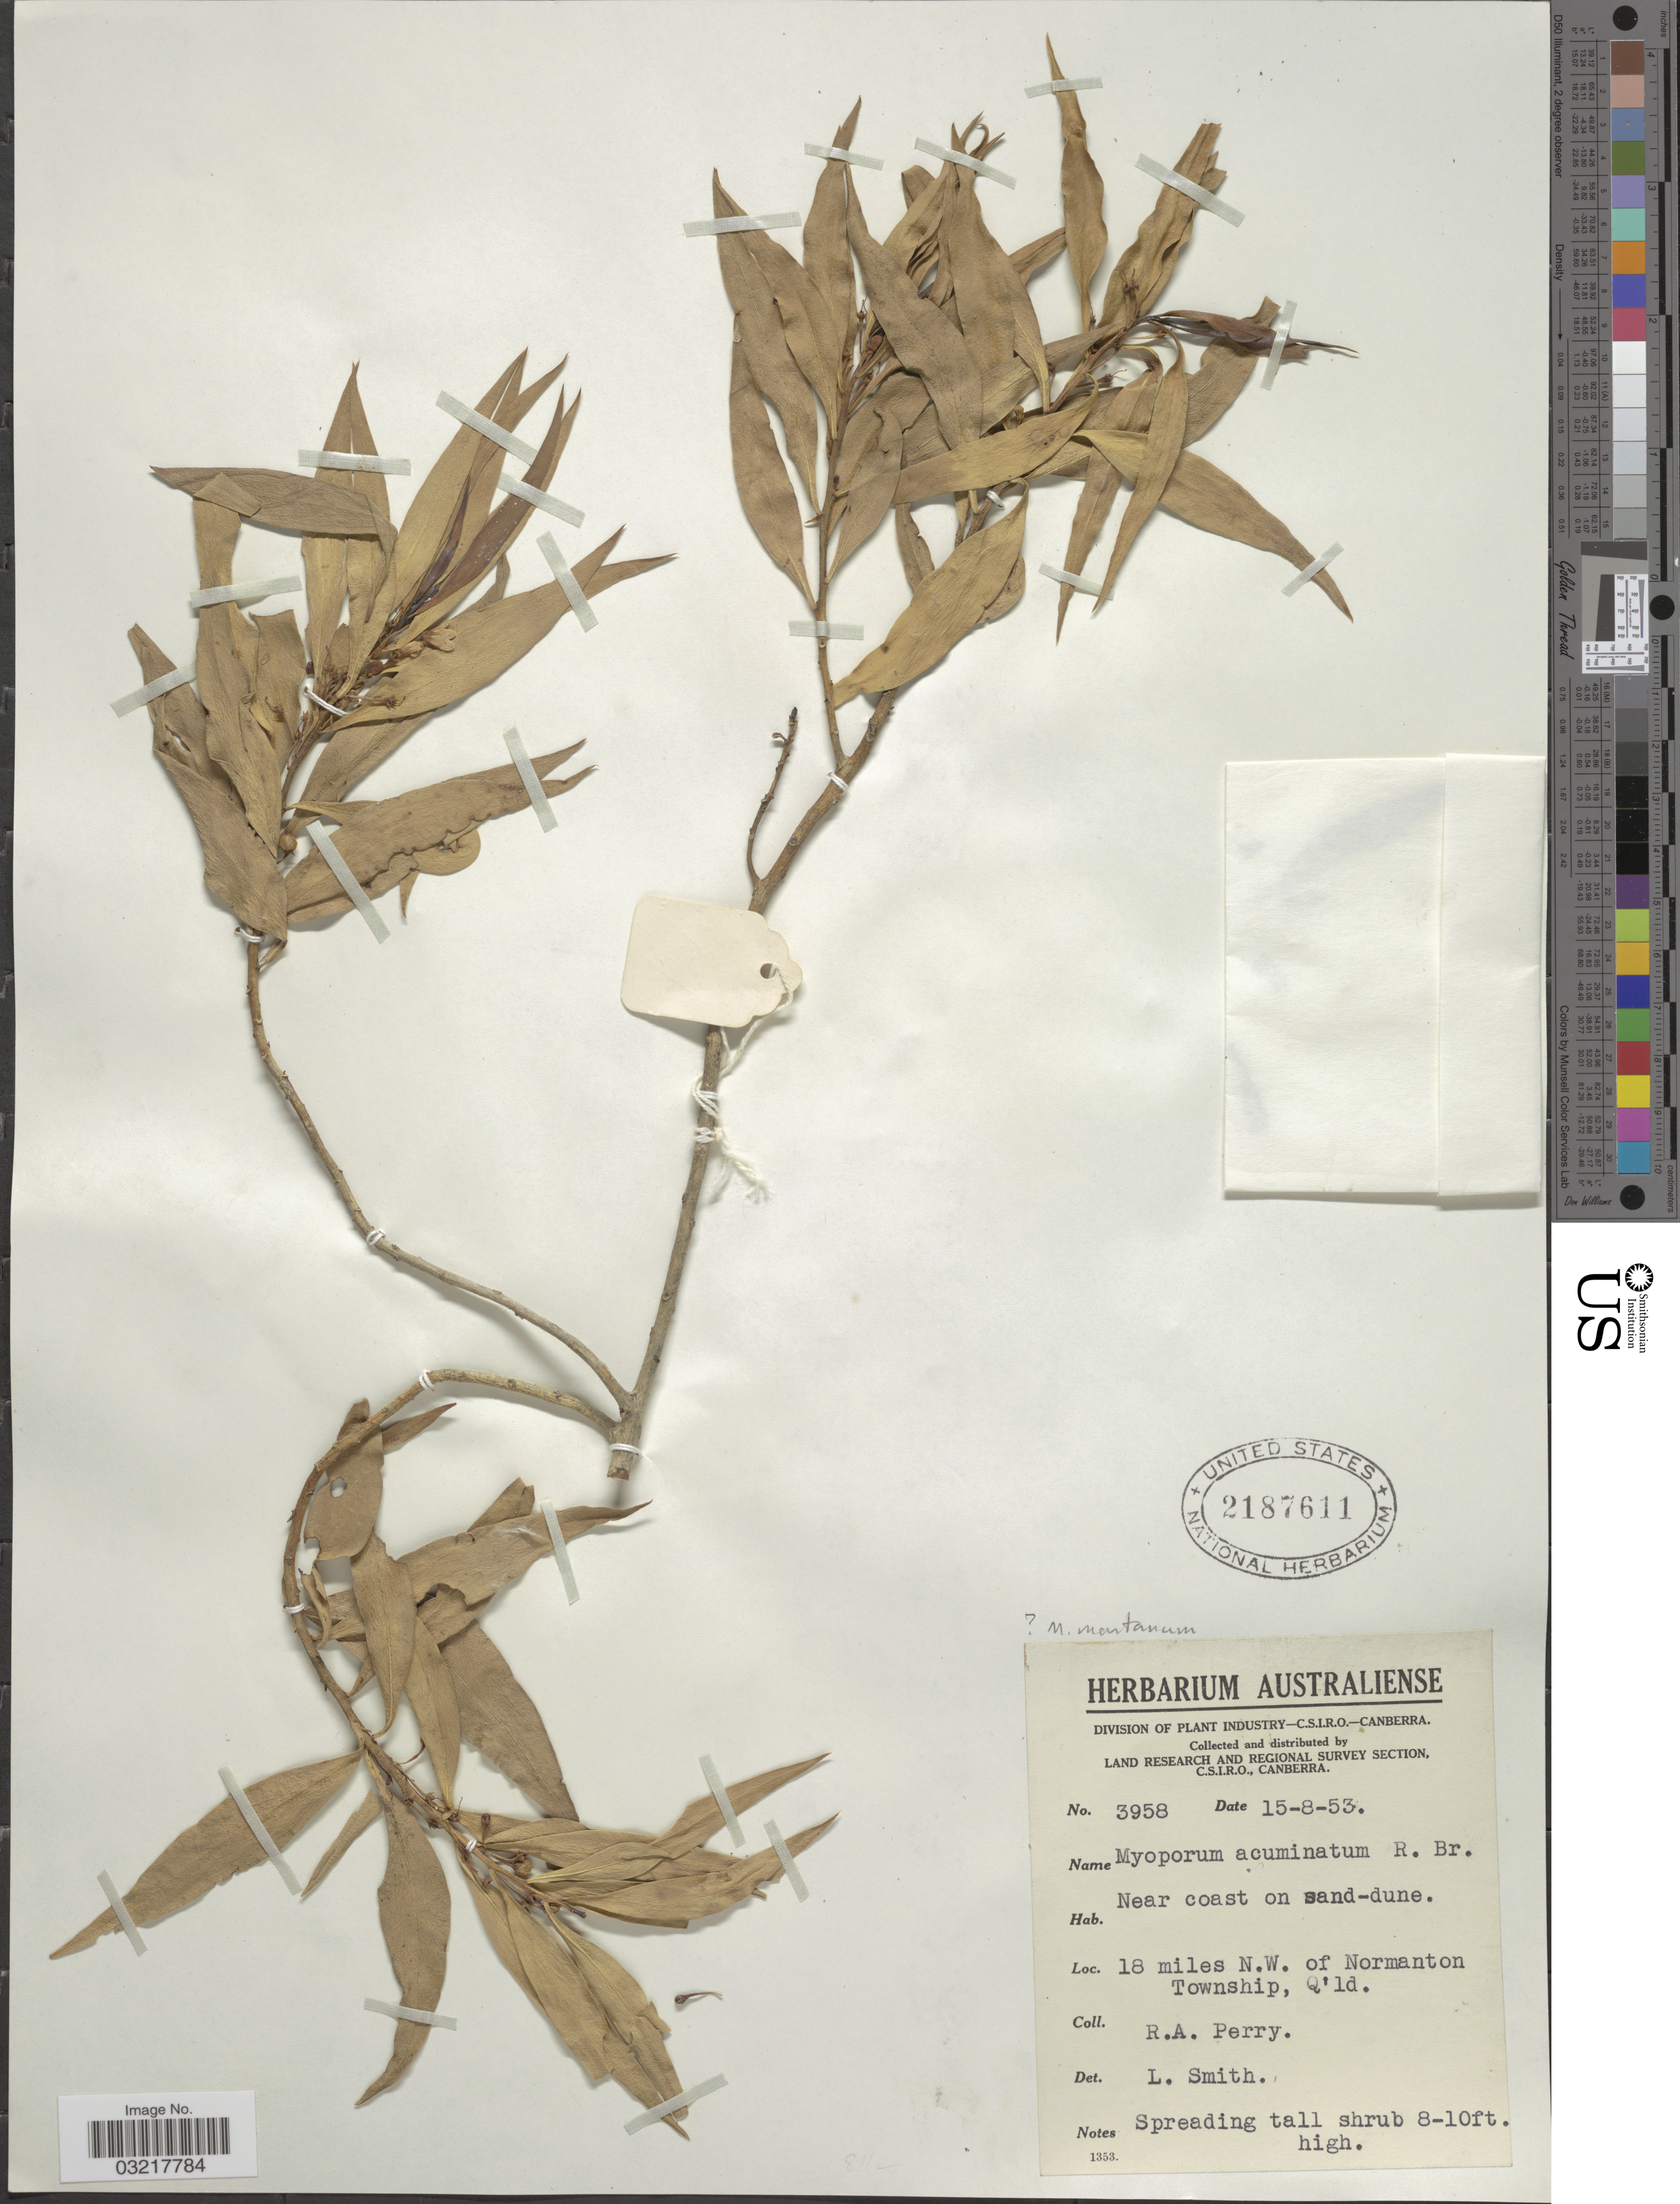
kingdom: Plantae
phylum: Tracheophyta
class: Magnoliopsida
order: Lamiales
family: Scrophulariaceae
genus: Myoporum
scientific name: Myoporum montanum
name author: R. Br.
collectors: Perry, R. A.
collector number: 3958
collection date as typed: Transcribed d/m/y: 15/8/53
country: Australia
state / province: Queensland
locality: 18 miles N.W. of Normanton Township, Q'ld.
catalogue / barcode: US 2187611